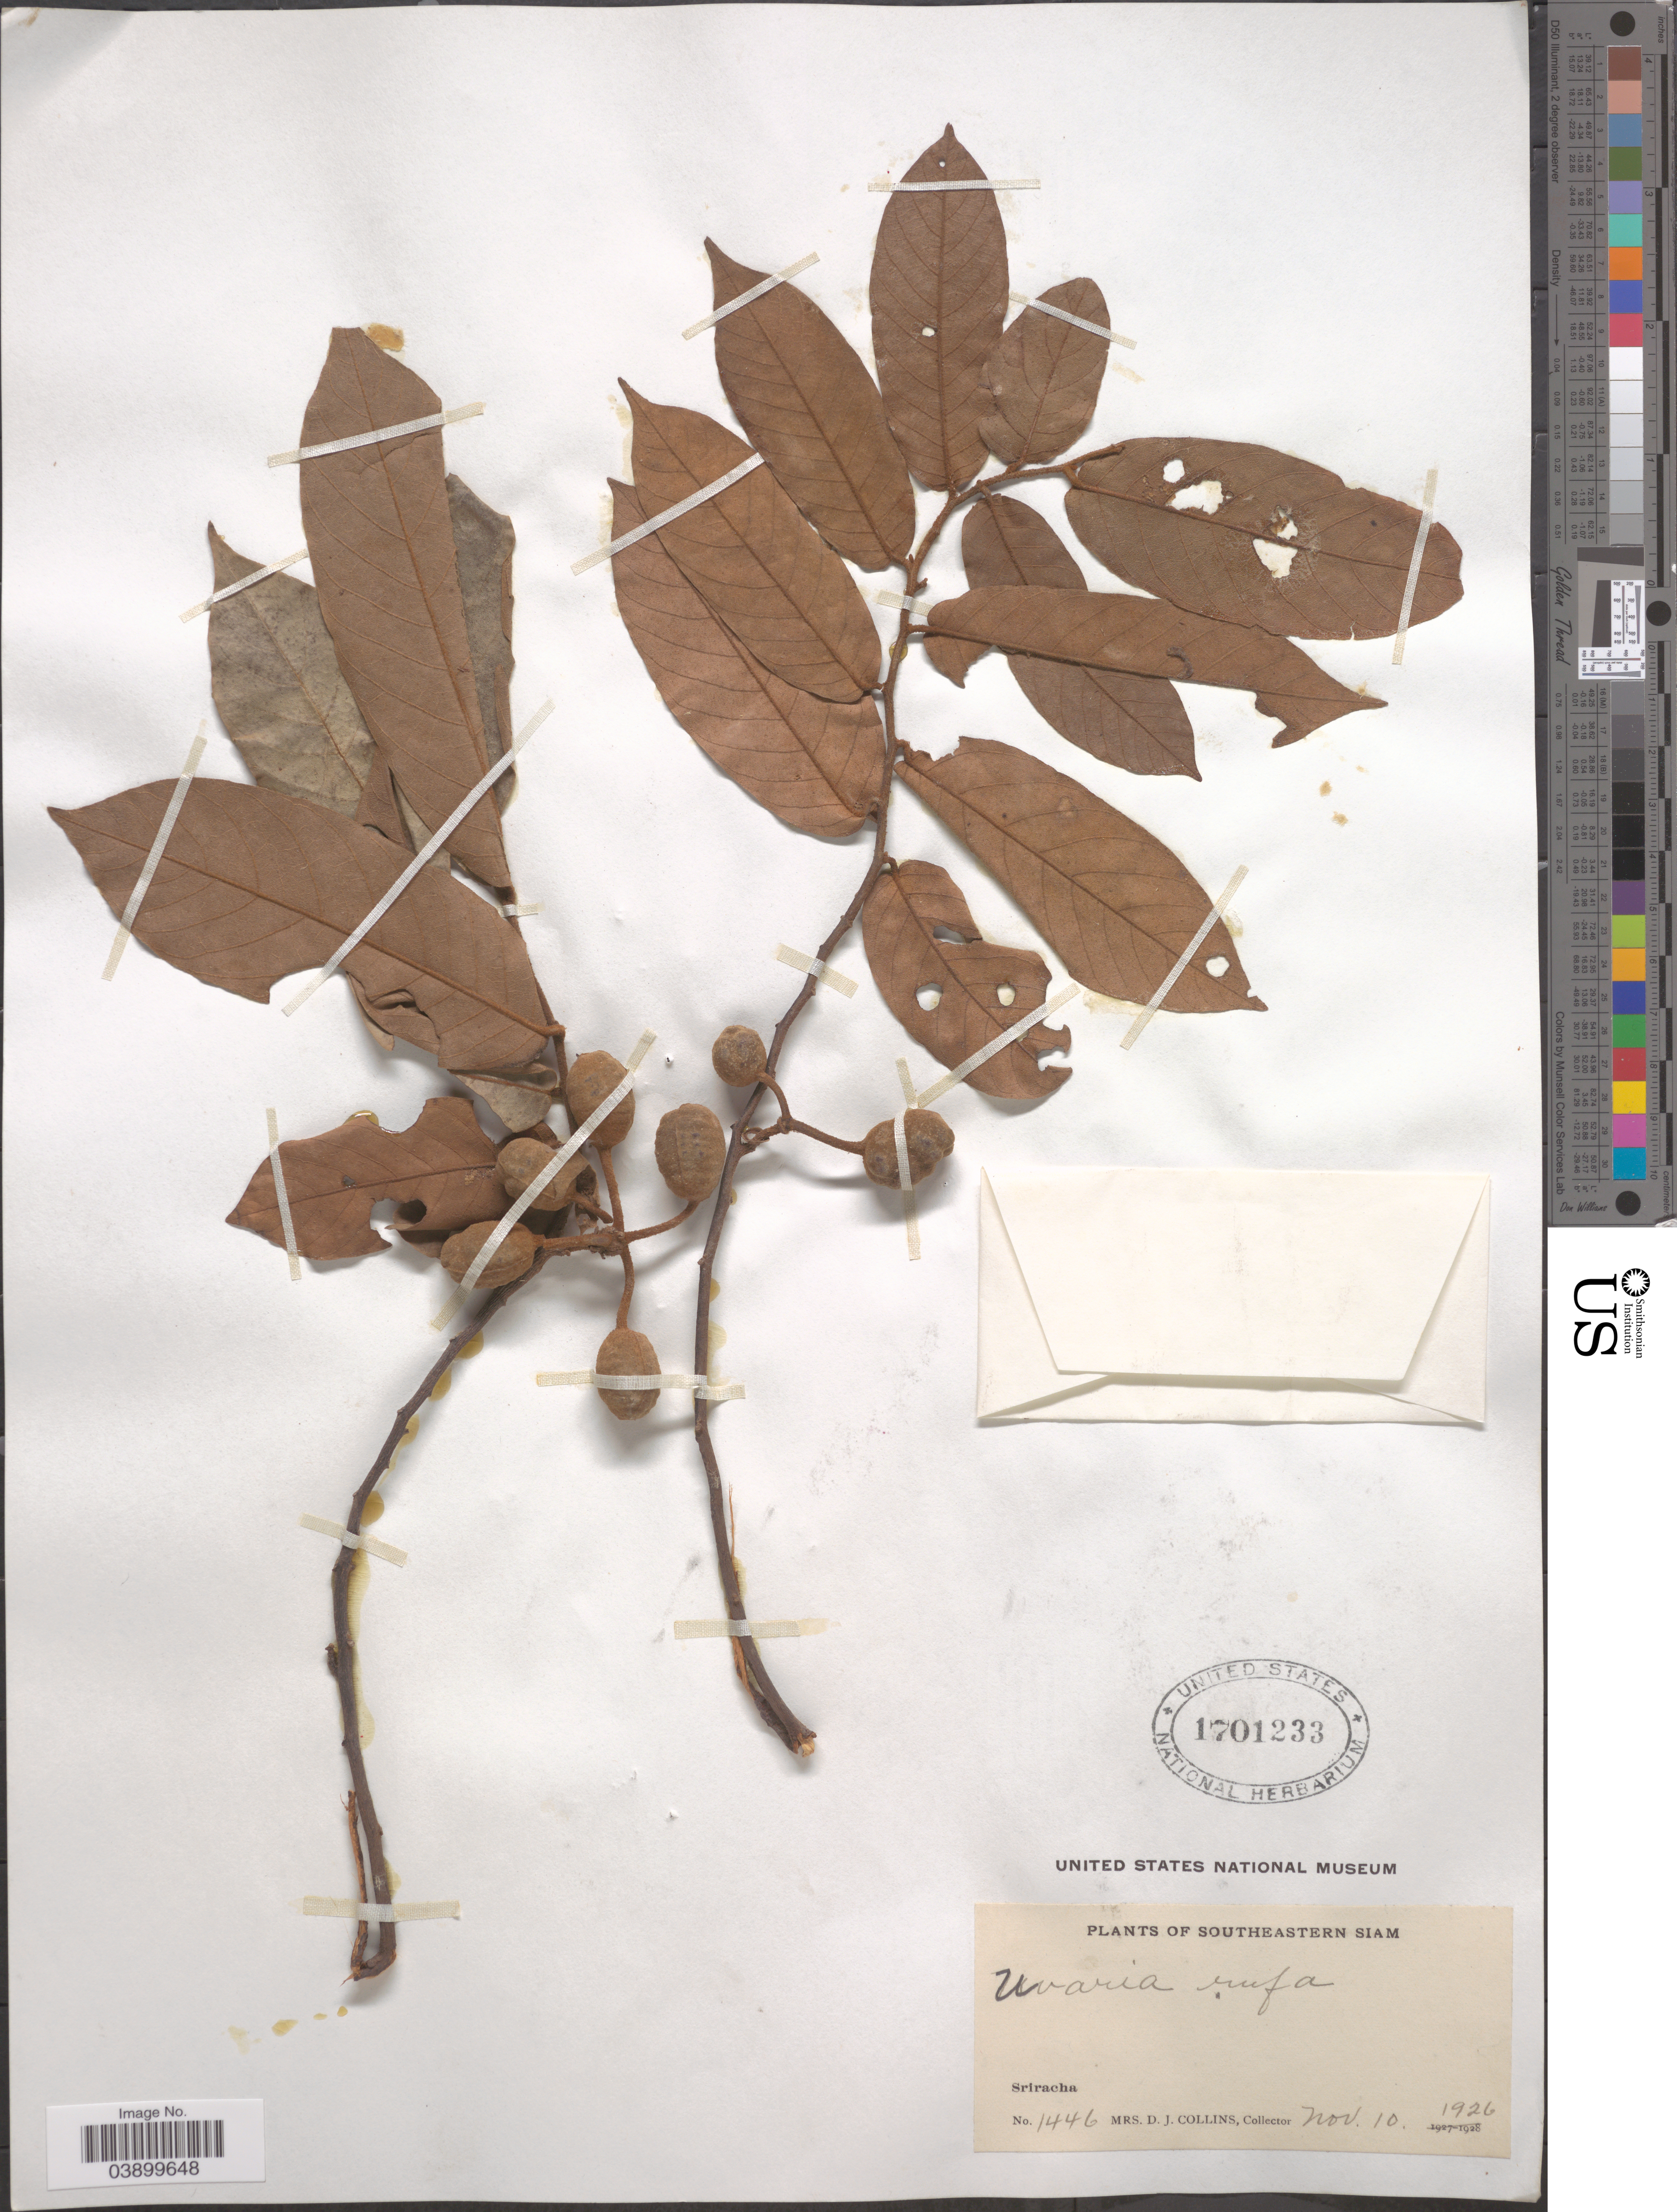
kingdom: Plantae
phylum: Tracheophyta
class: Magnoliopsida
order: Magnoliales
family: Annonaceae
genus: Uvaria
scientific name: Uvaria rufa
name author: Blume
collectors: Mrs. D. J. Collins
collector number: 1446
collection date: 1926-11-10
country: Thailand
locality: Southeastern Siam. Sriracha.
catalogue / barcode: US 1701233